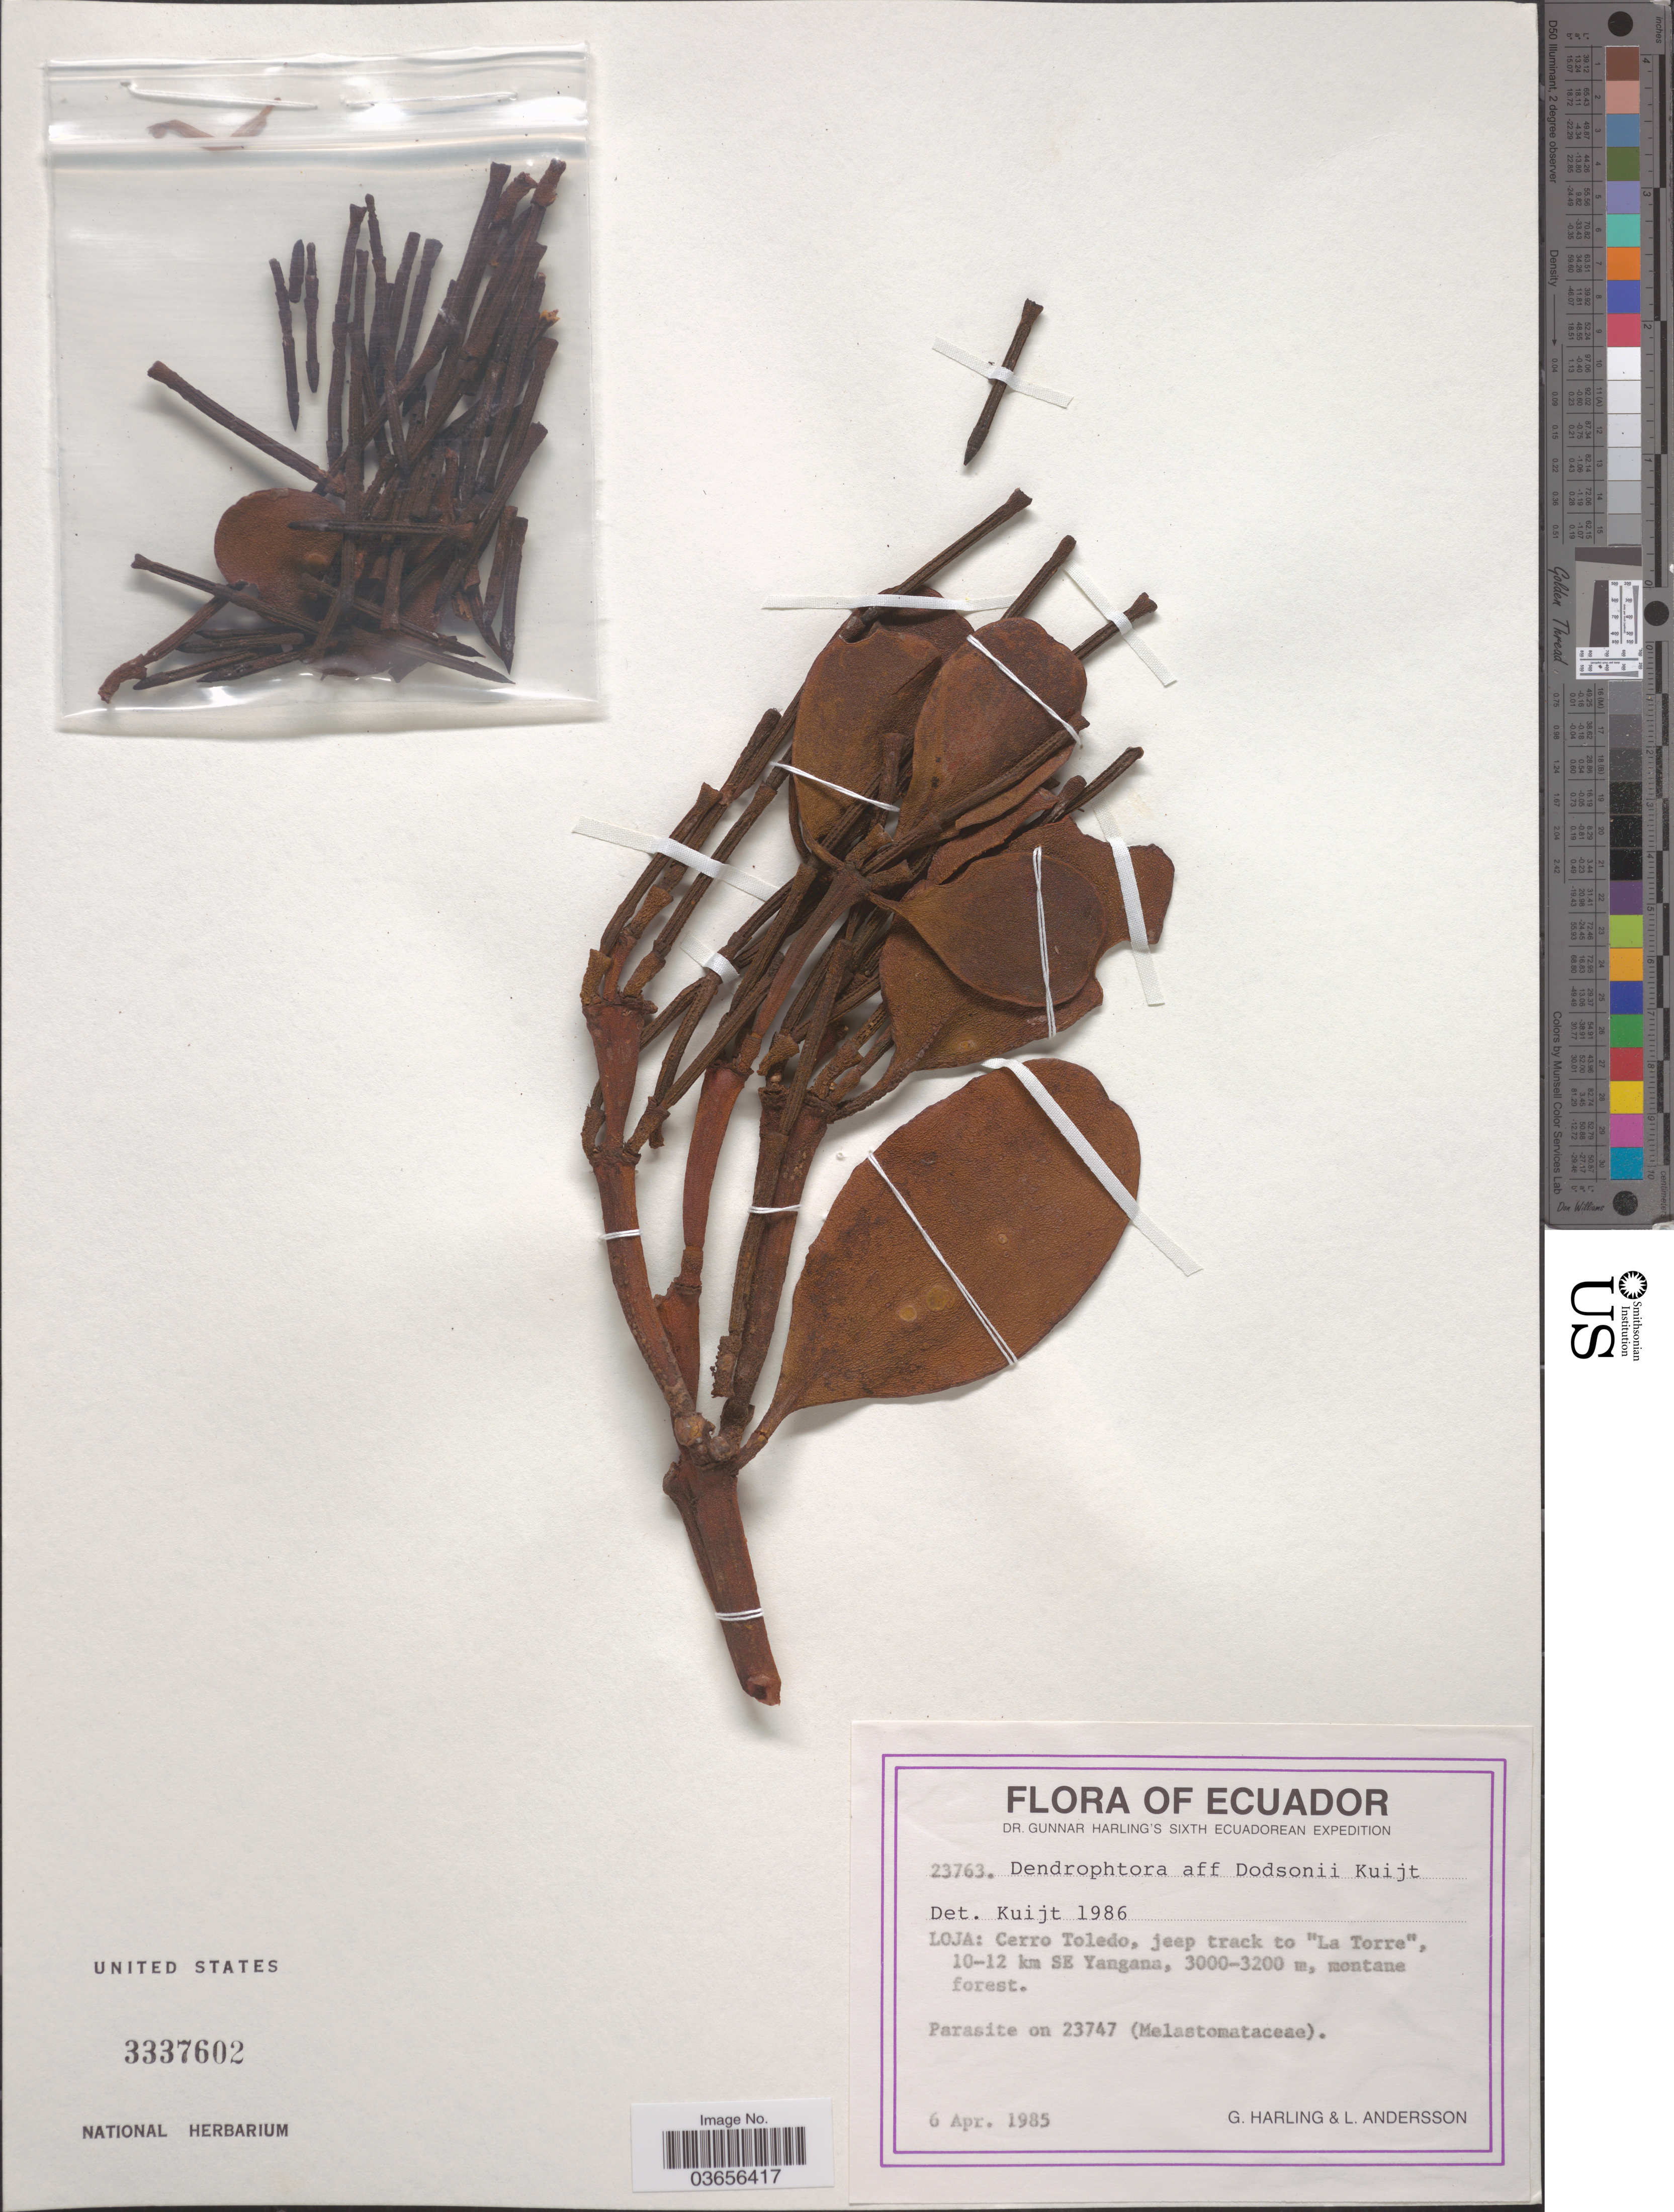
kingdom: Plantae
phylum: Tracheophyta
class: Magnoliopsida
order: Santalales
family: Viscaceae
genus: Dendrophthora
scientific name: Dendrophthora dodsonii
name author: Kuijt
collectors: G. Harling & L. Andersson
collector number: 23763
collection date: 1985-04-06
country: Ecuador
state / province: Loja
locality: Cerro Toledo, jeep track to "La Torre", 10-12 km SE Yangana.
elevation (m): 3000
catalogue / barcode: US 3337602